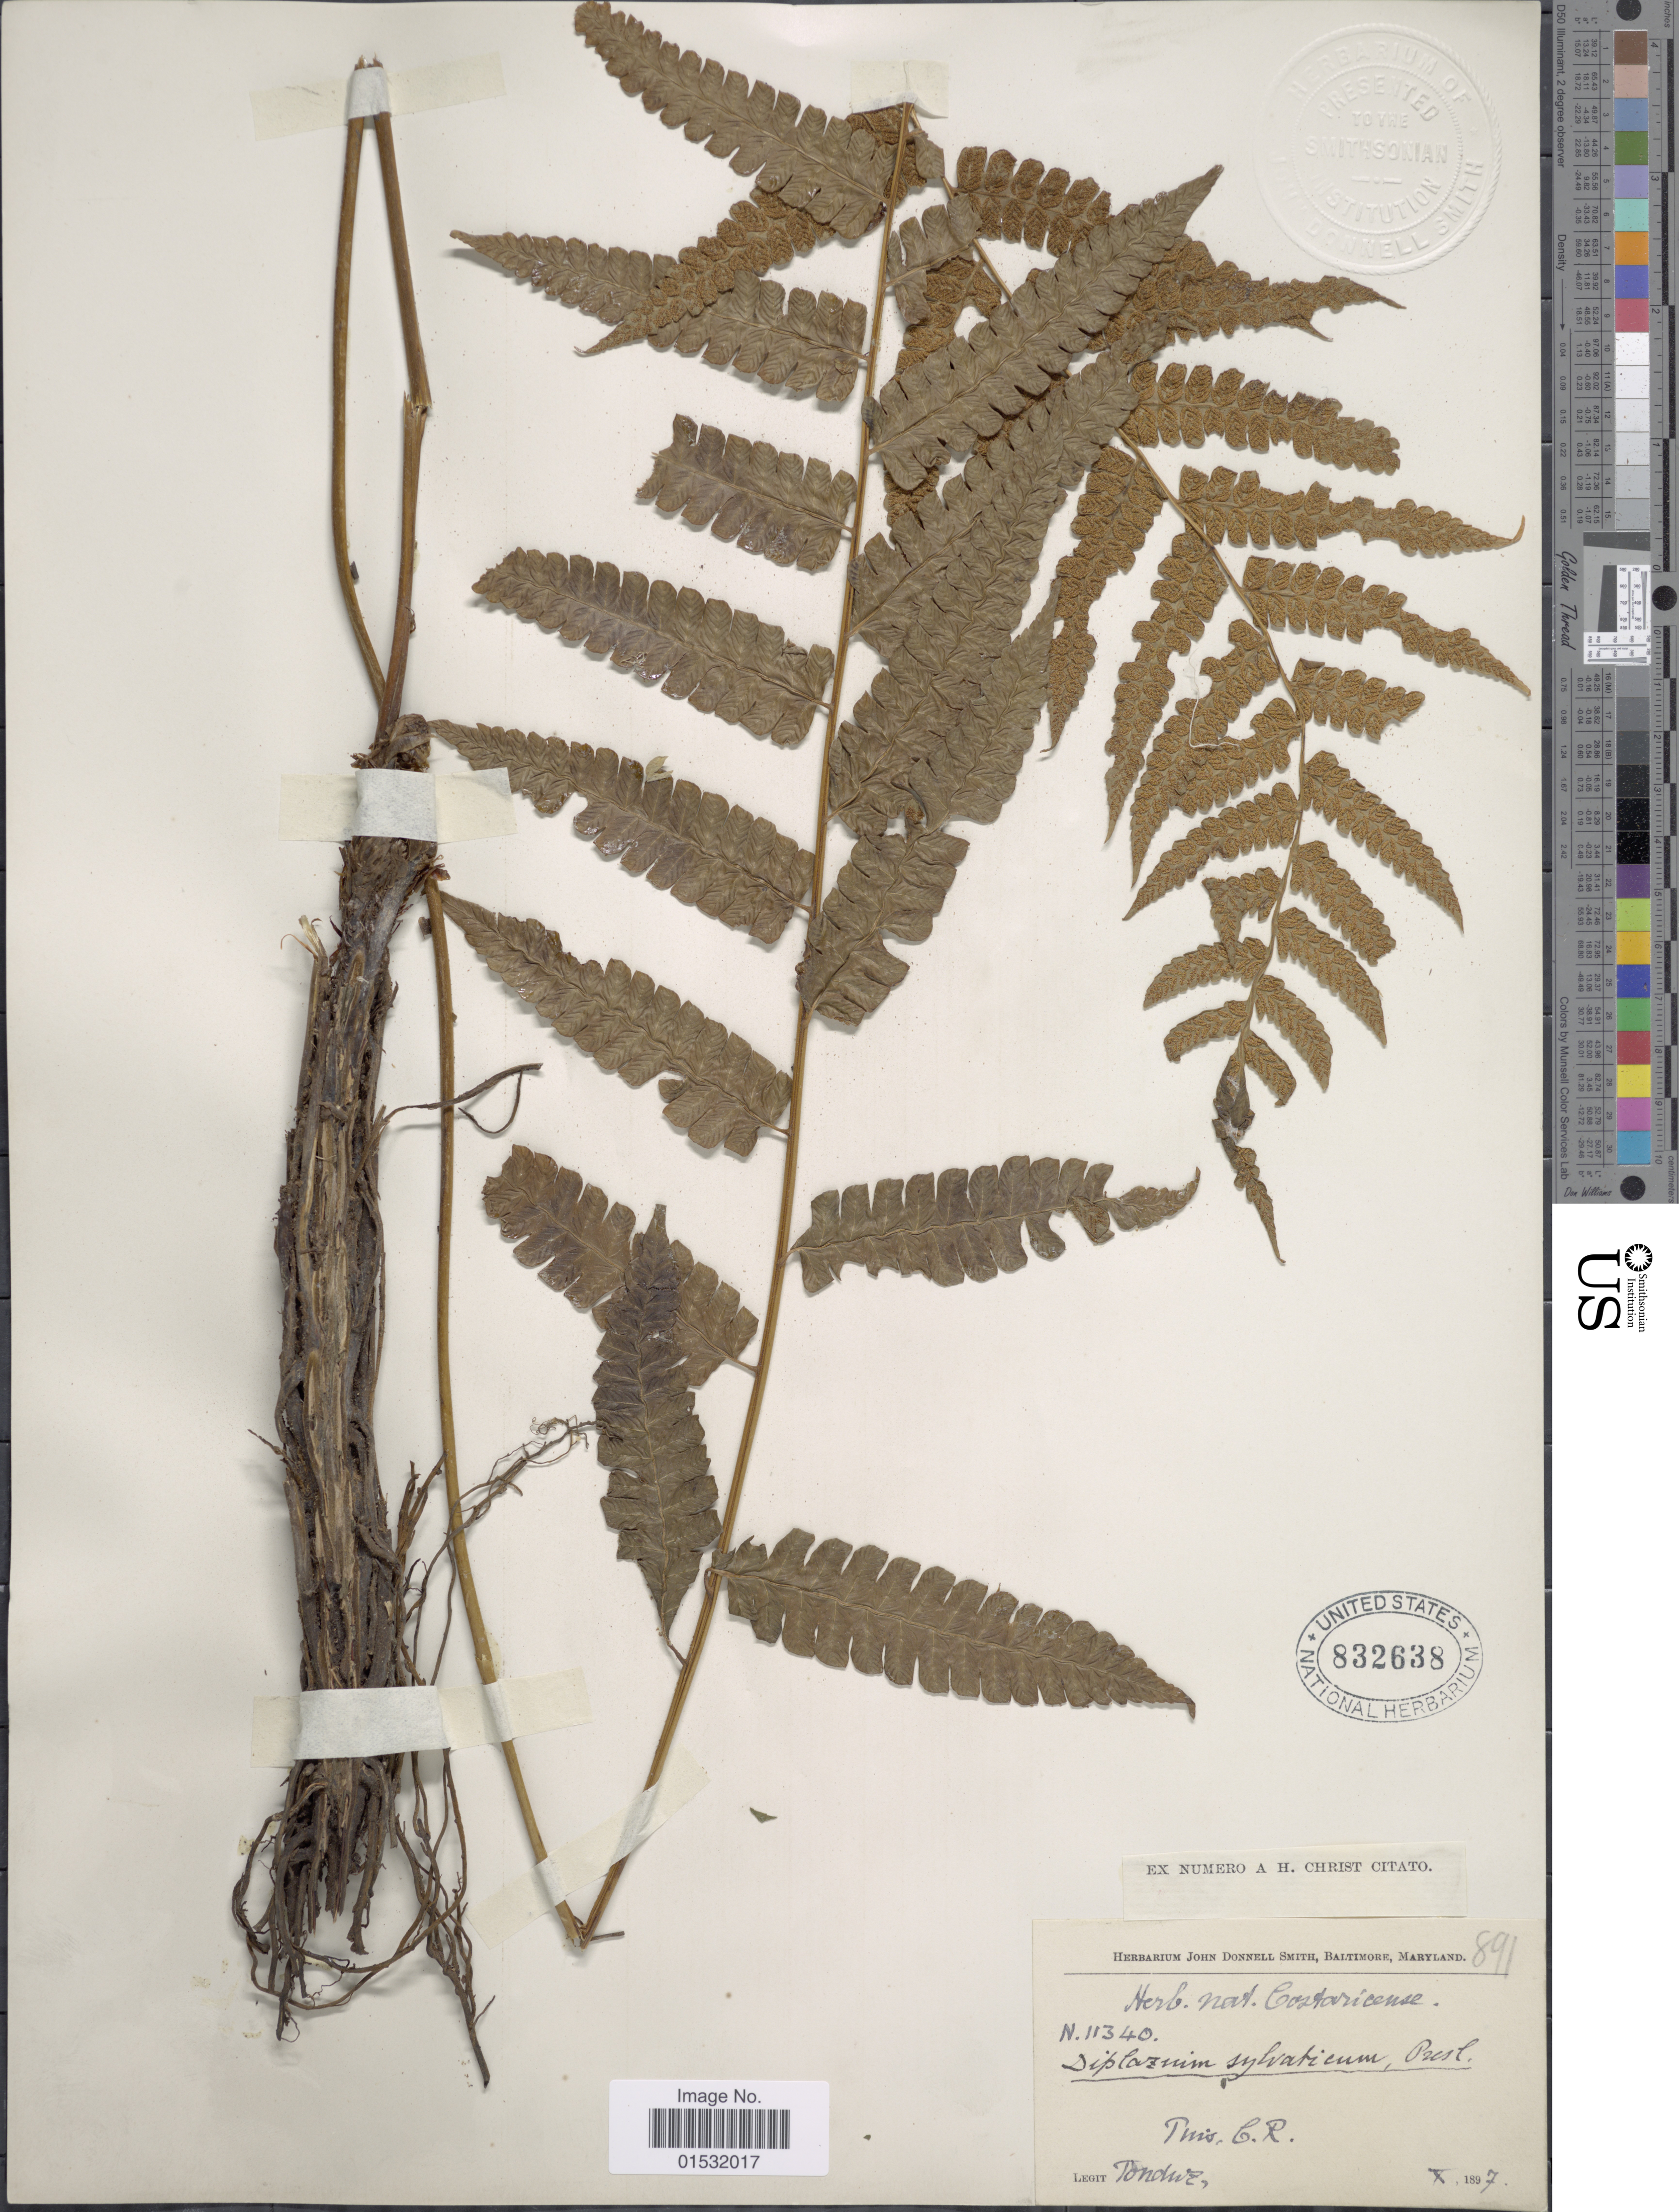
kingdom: Plantae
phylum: Tracheophyta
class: Polypodiopsida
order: Polypodiales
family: Athyriaceae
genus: Diplazium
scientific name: Diplazium striatastrum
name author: Lellinger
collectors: A. Tonduz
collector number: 11340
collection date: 1897-10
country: Costa Rica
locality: Tuis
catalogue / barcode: US 832638